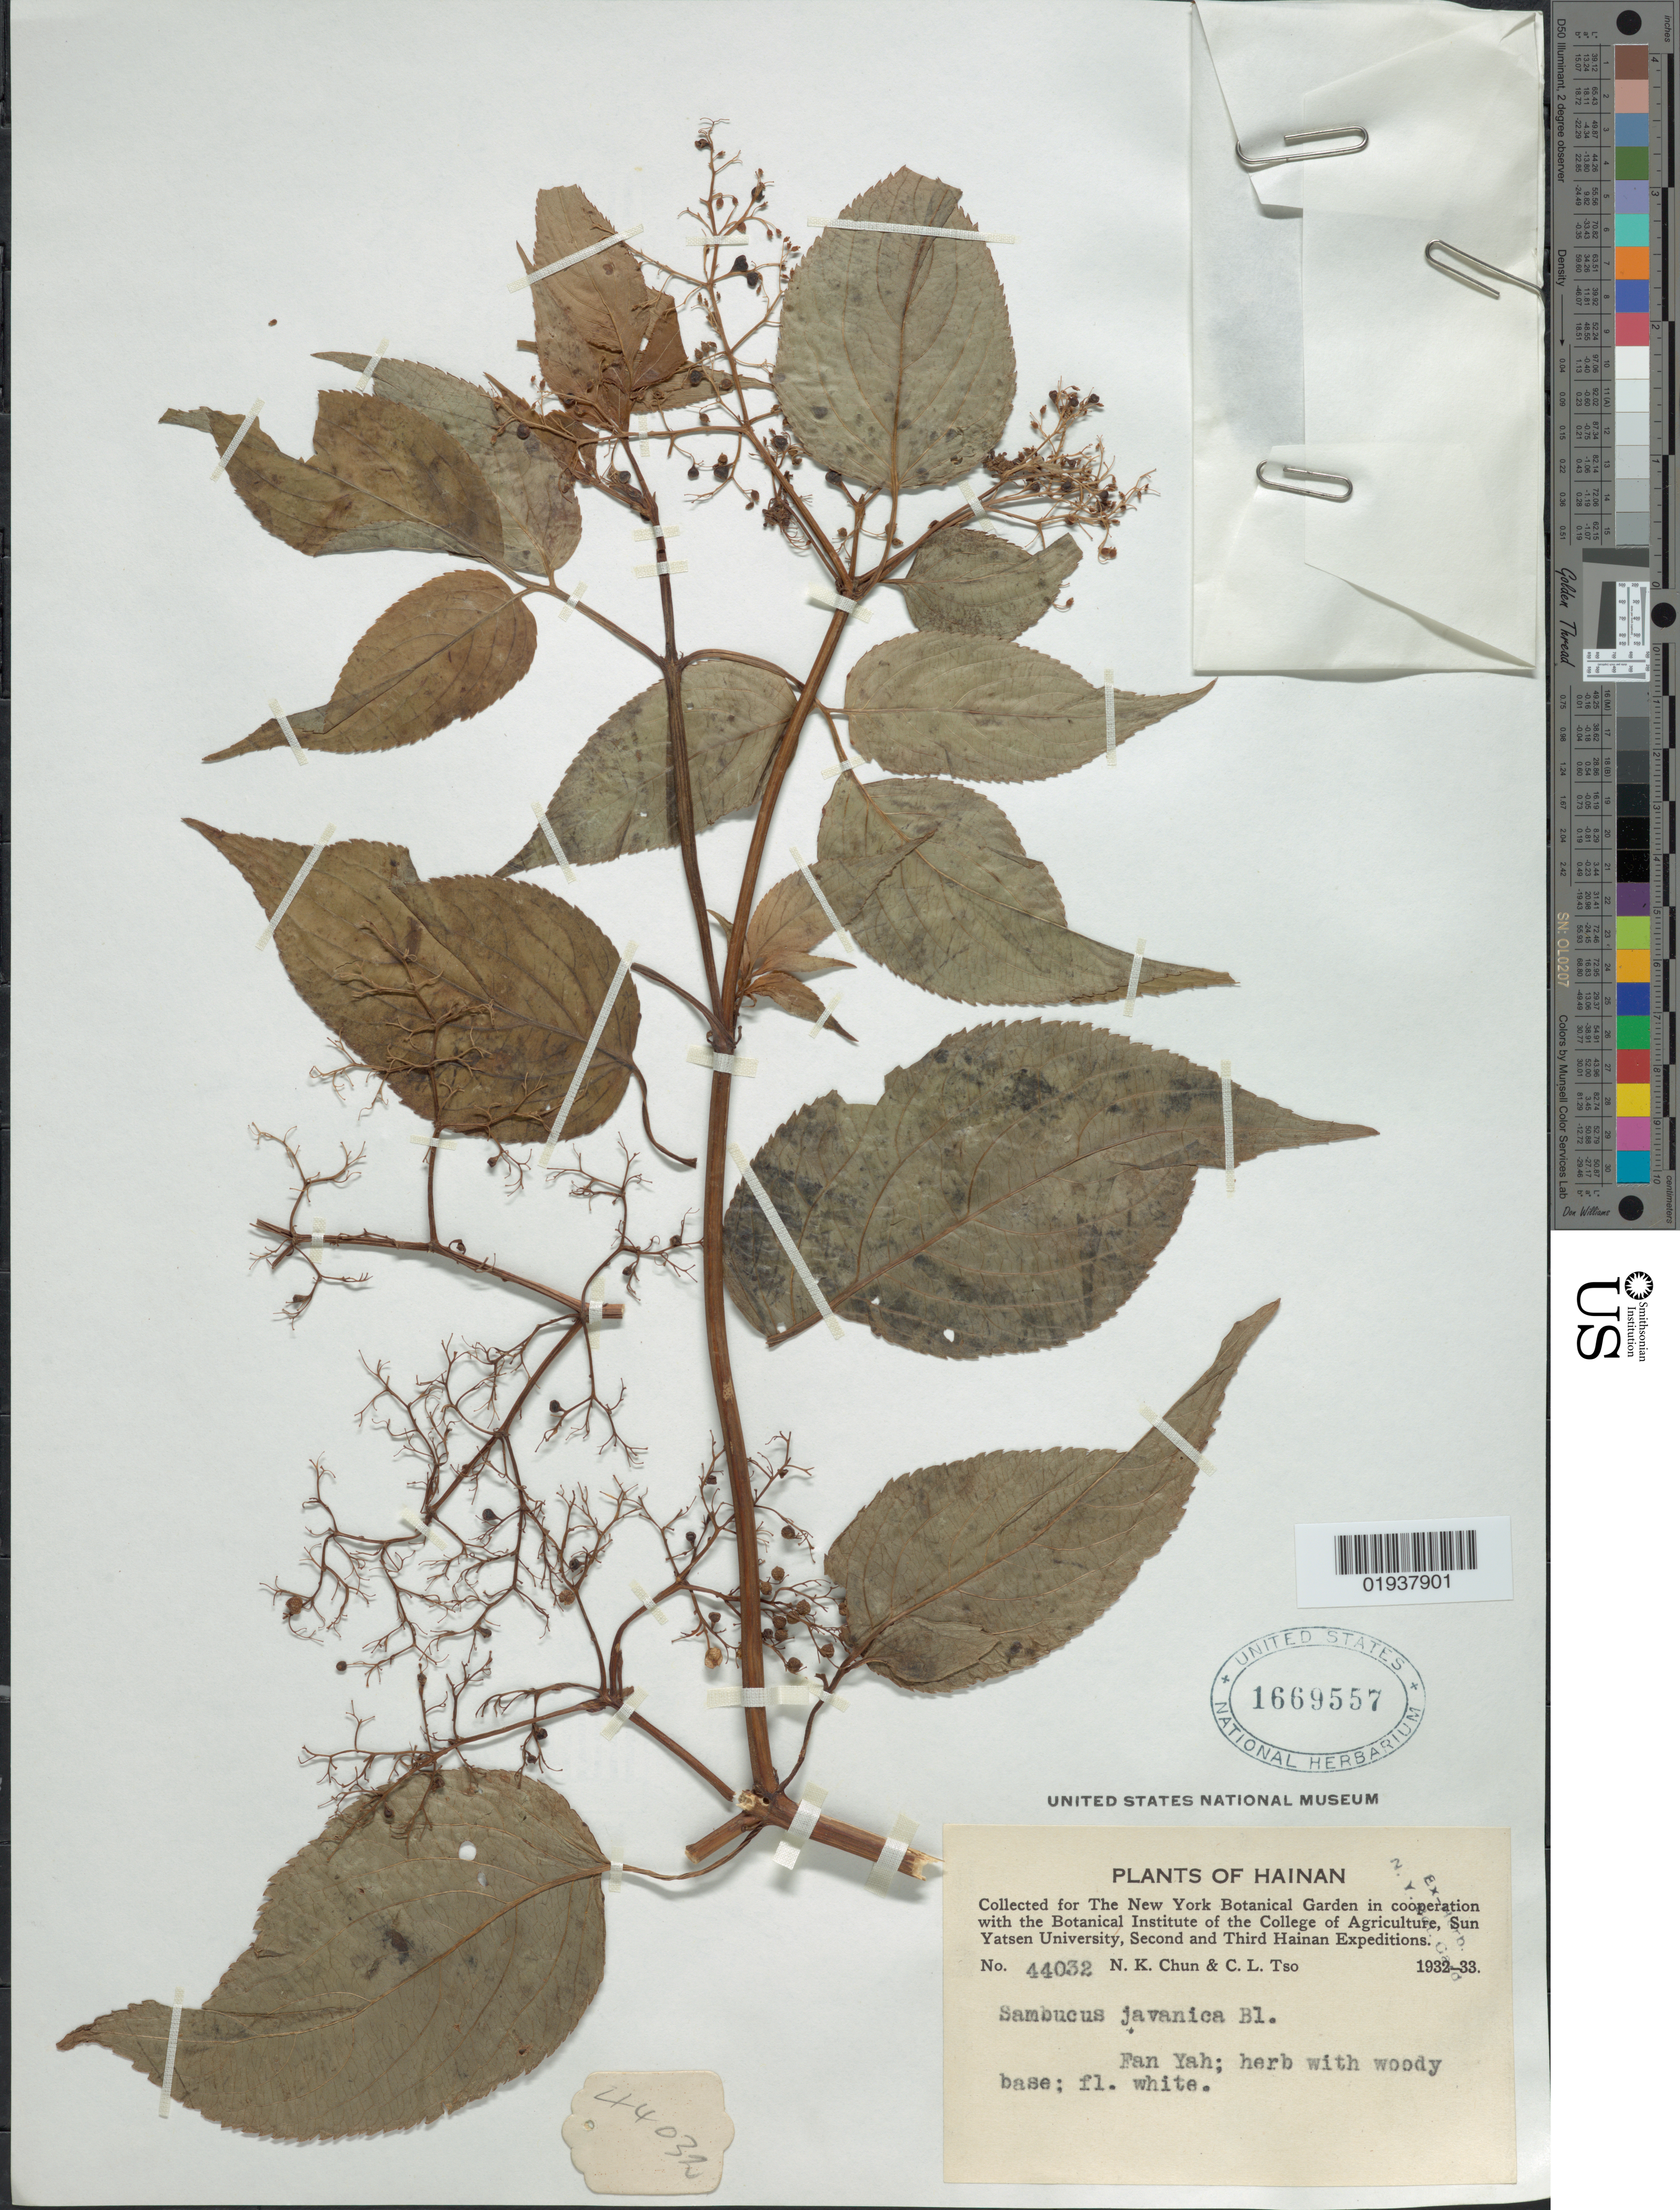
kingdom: Plantae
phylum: Tracheophyta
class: Magnoliopsida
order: Dipsacales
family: Viburnaceae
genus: Sambucus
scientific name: Sambucus javanica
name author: Blume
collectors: N. K. Chun & C. Tso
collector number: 44032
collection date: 1932/1933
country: China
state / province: Hainan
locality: Fan Yah.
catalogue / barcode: US 1669557